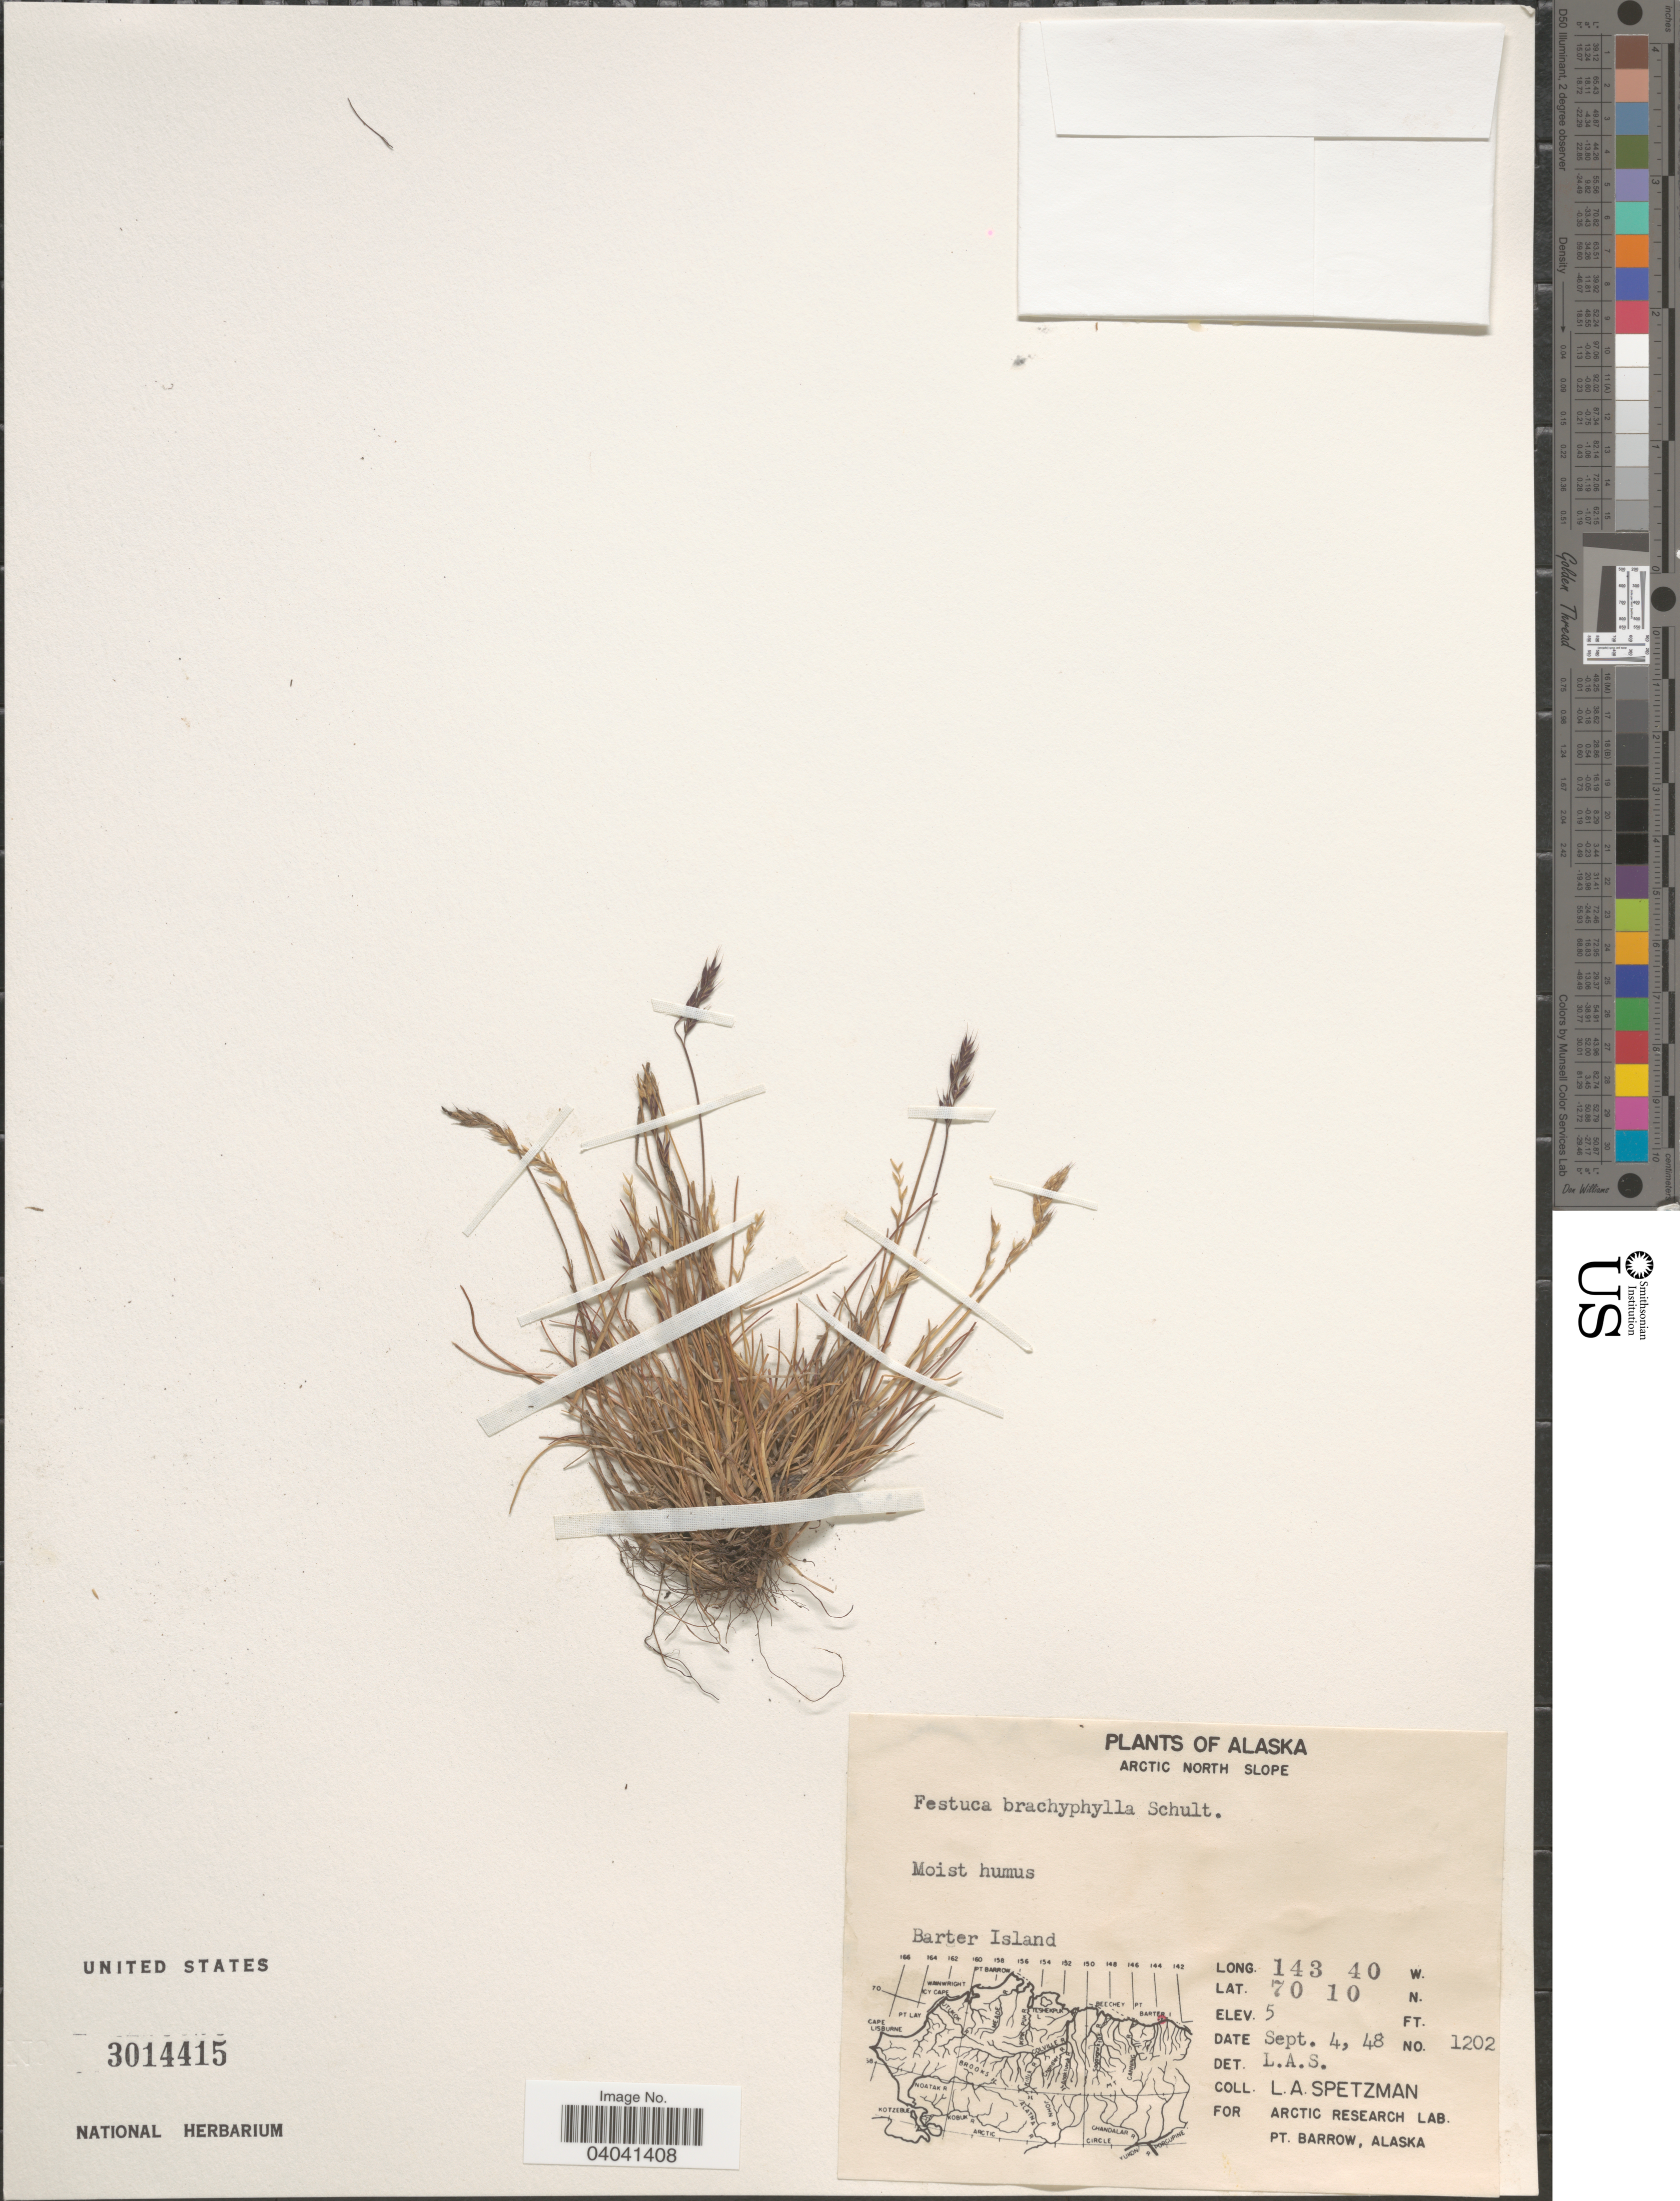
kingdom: Plantae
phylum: Tracheophyta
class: Liliopsida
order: Poales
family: Poaceae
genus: Festuca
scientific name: Festuca brachyphylla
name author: Schult. & Schult. f.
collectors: L. Spetzman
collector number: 1202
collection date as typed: Transcribed d/m/y: 4/9/48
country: United States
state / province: Alaska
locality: Arctic North Slope. Barter Island.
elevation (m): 2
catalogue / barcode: US 3014415